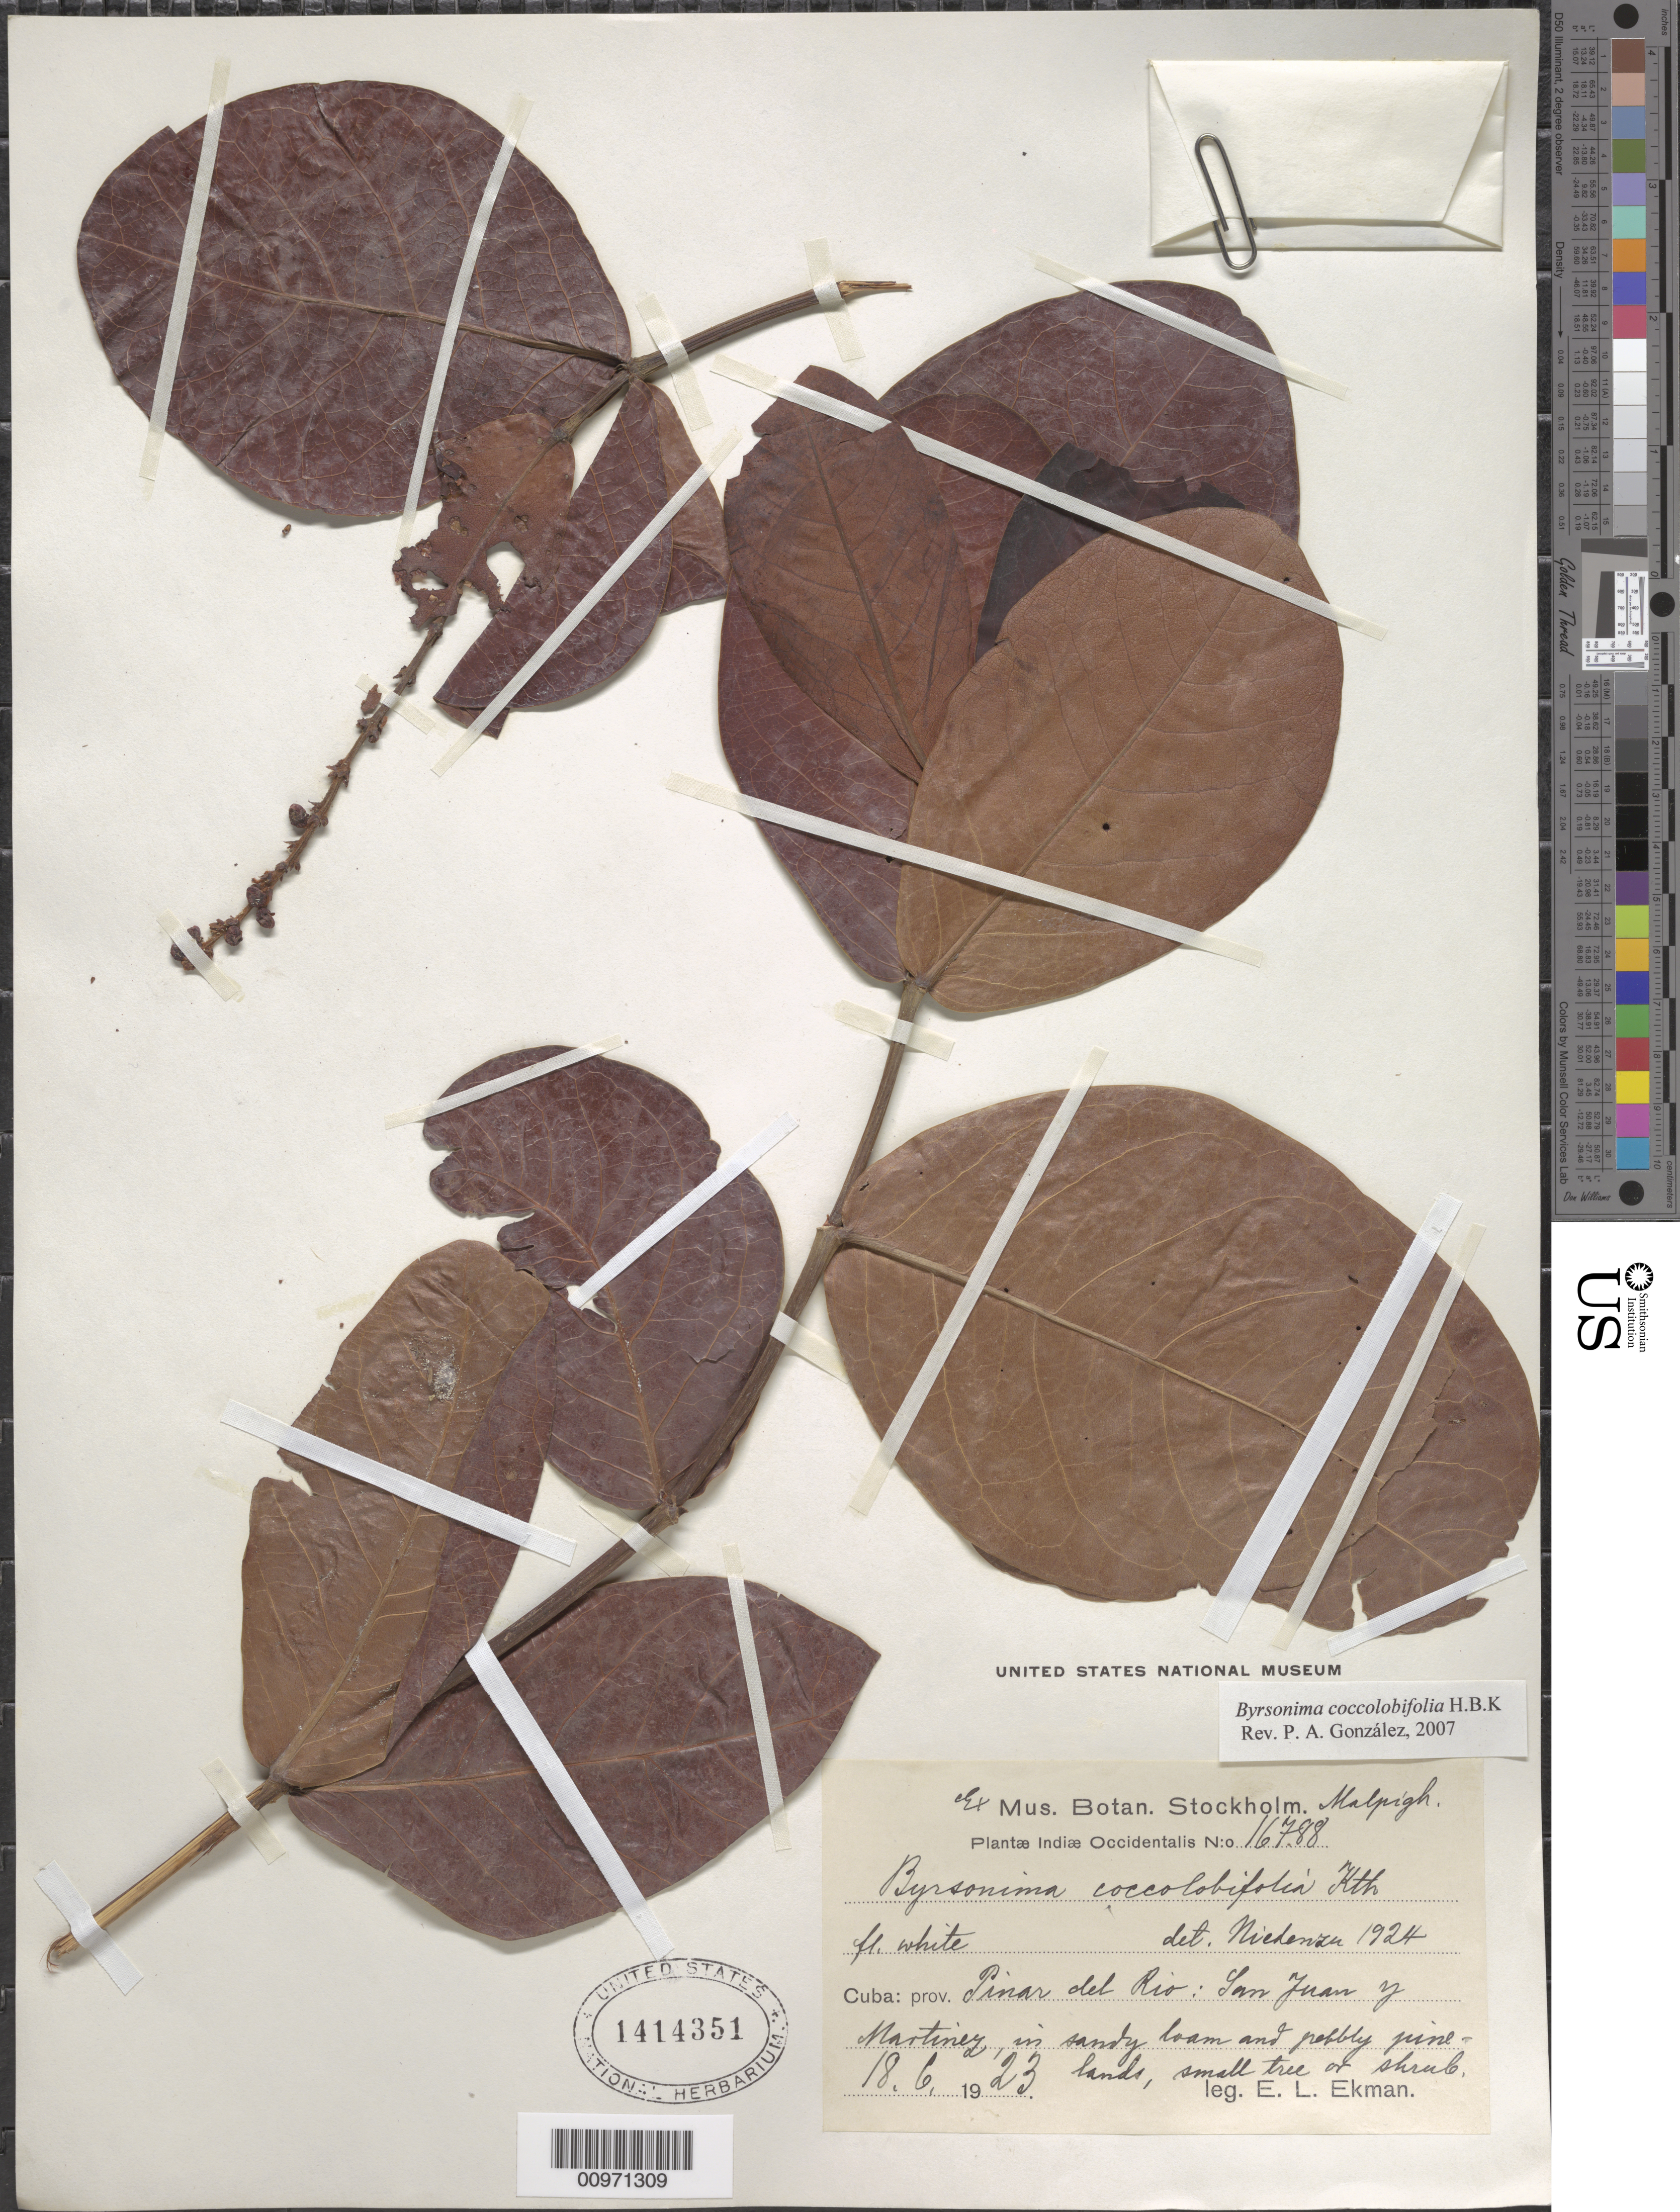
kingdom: Plantae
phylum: Tracheophyta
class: Magnoliopsida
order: Malpighiales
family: Malpighiaceae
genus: Byrsonima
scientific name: Byrsonima coccolobifolia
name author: Kunth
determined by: González, P. A.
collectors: E. L. Ekman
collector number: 16788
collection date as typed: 18 Jun 1923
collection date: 1923-06-18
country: Cuba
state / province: Pinar del Rio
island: Cuba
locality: San Juan y Martinez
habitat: In sandy loam and probably pinelands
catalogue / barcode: US 1414351